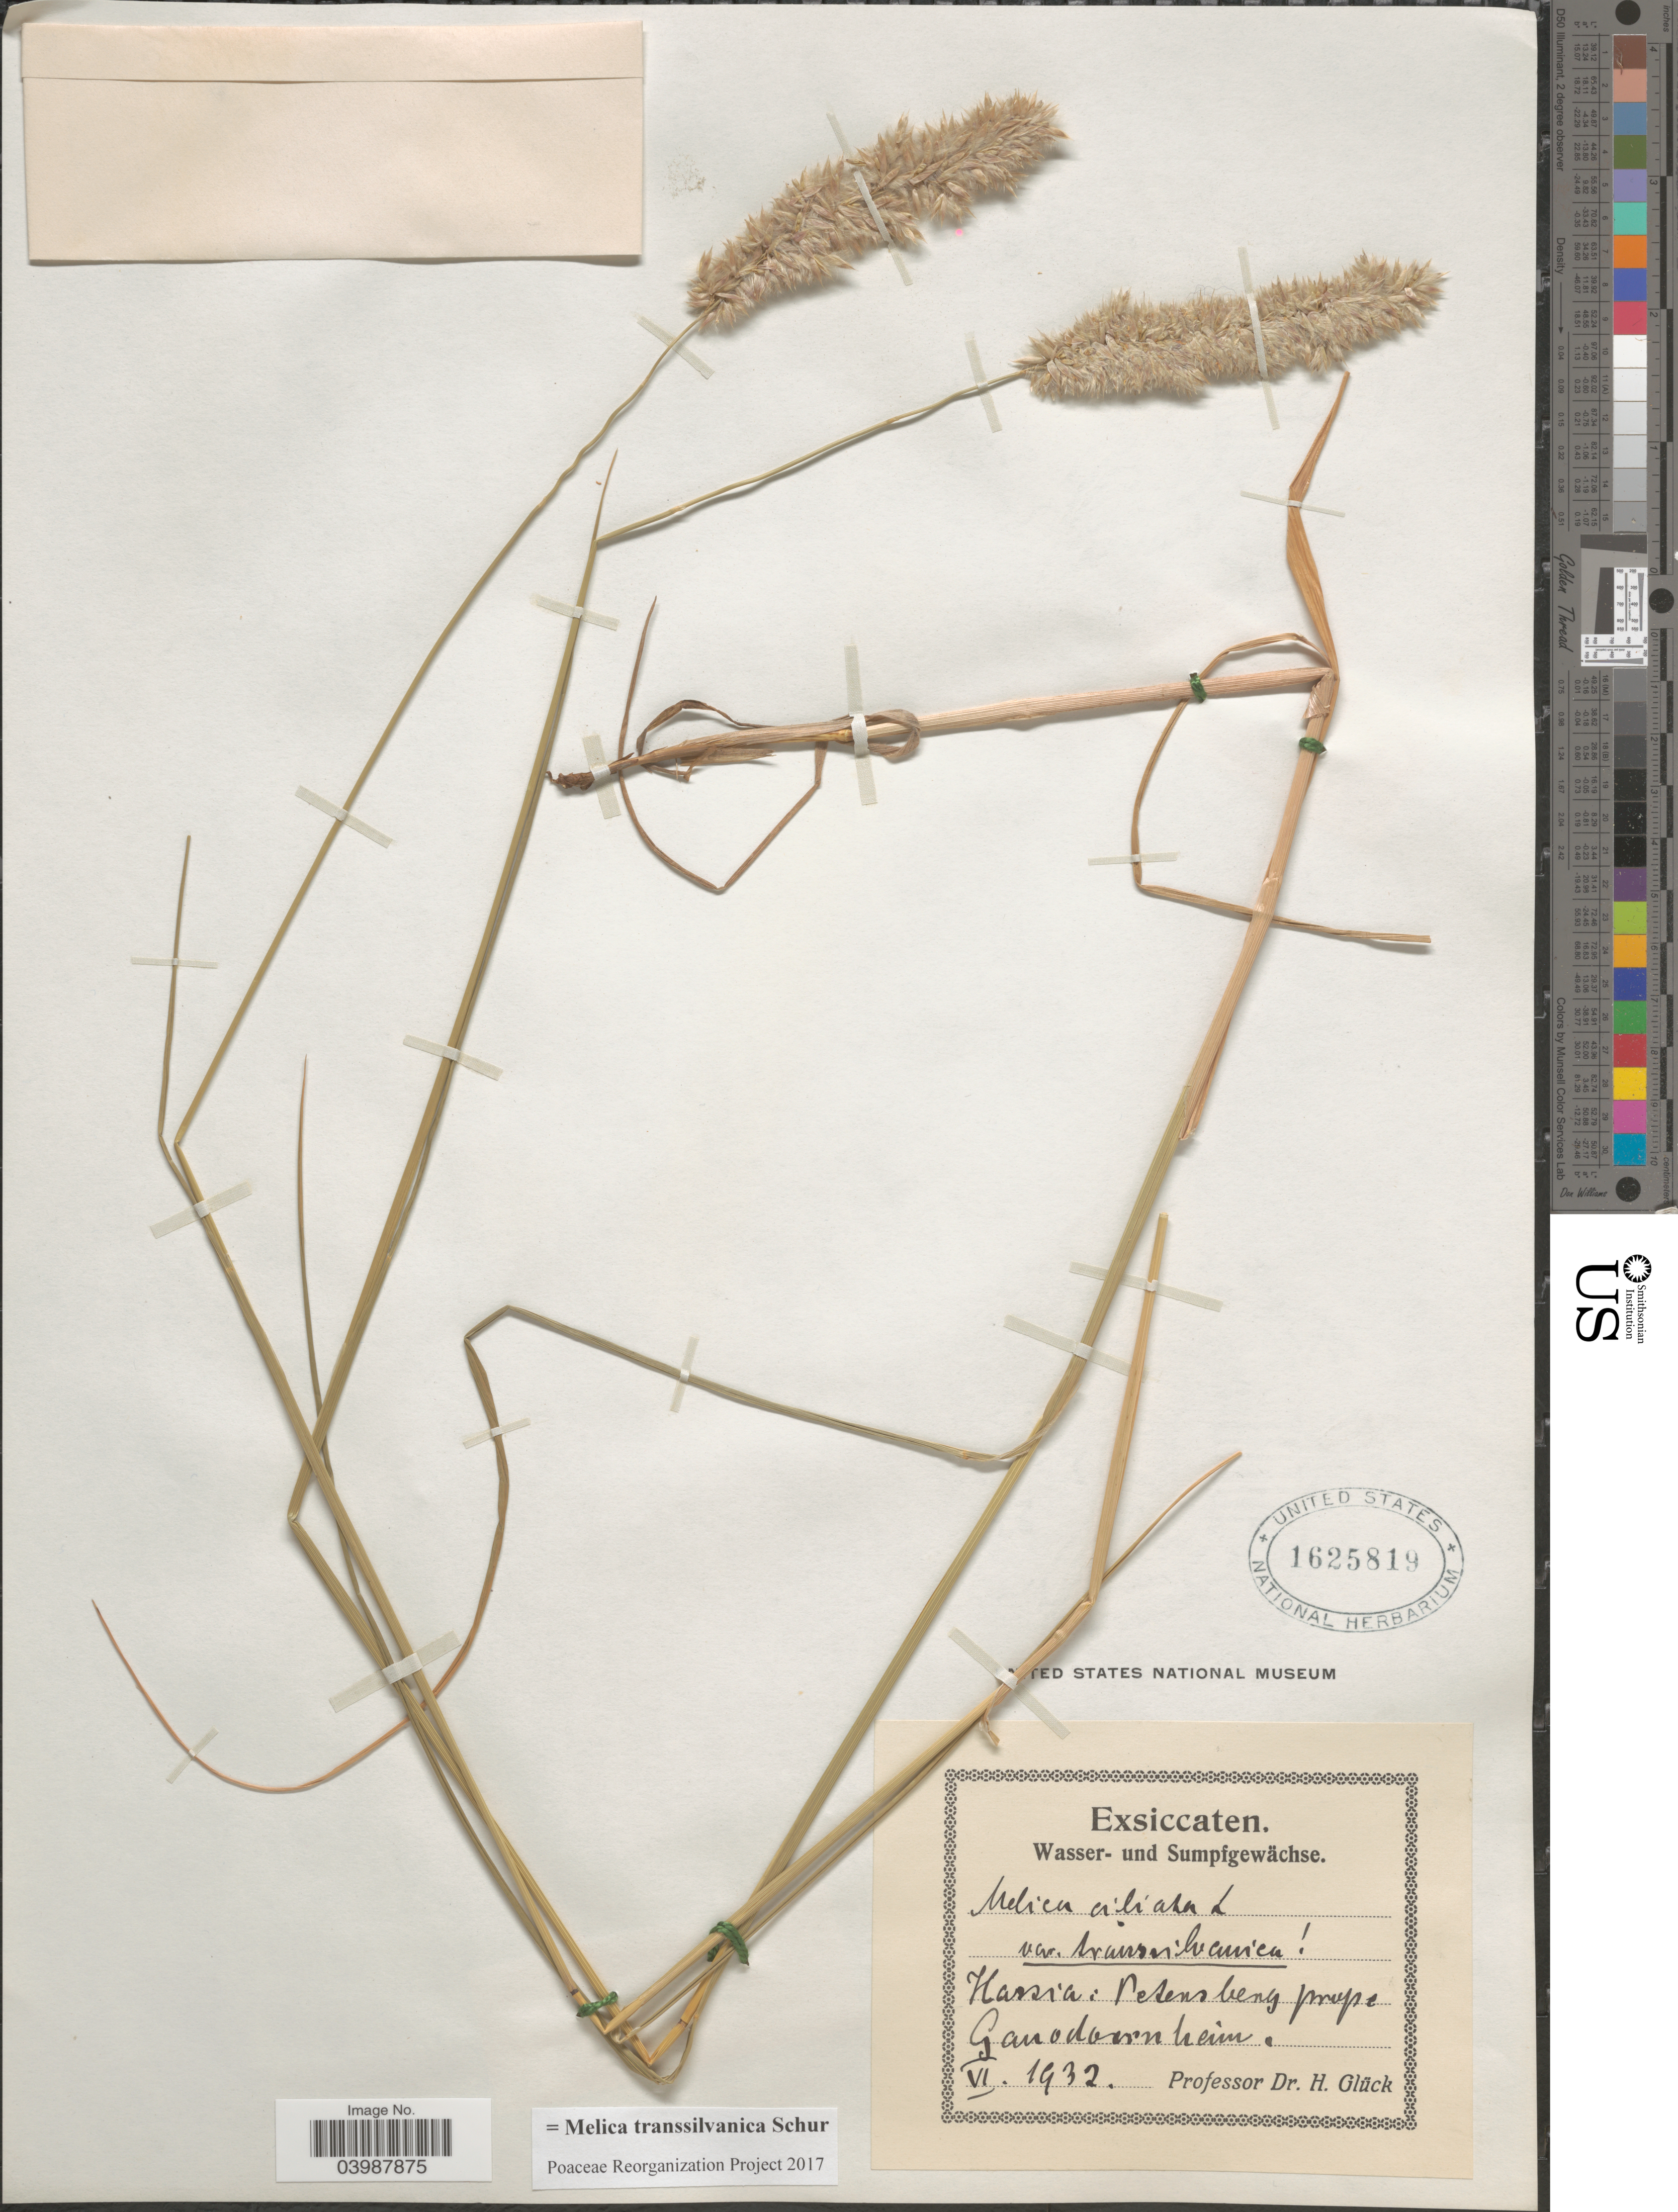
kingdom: Plantae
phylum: Tracheophyta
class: Liliopsida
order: Poales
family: Poaceae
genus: Melica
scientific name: Melica transsilvanica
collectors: H. Glück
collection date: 1932-06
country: Germany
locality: Hassia: Petersberg prope Ganodownheim [interpreted].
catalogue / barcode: US 1625819